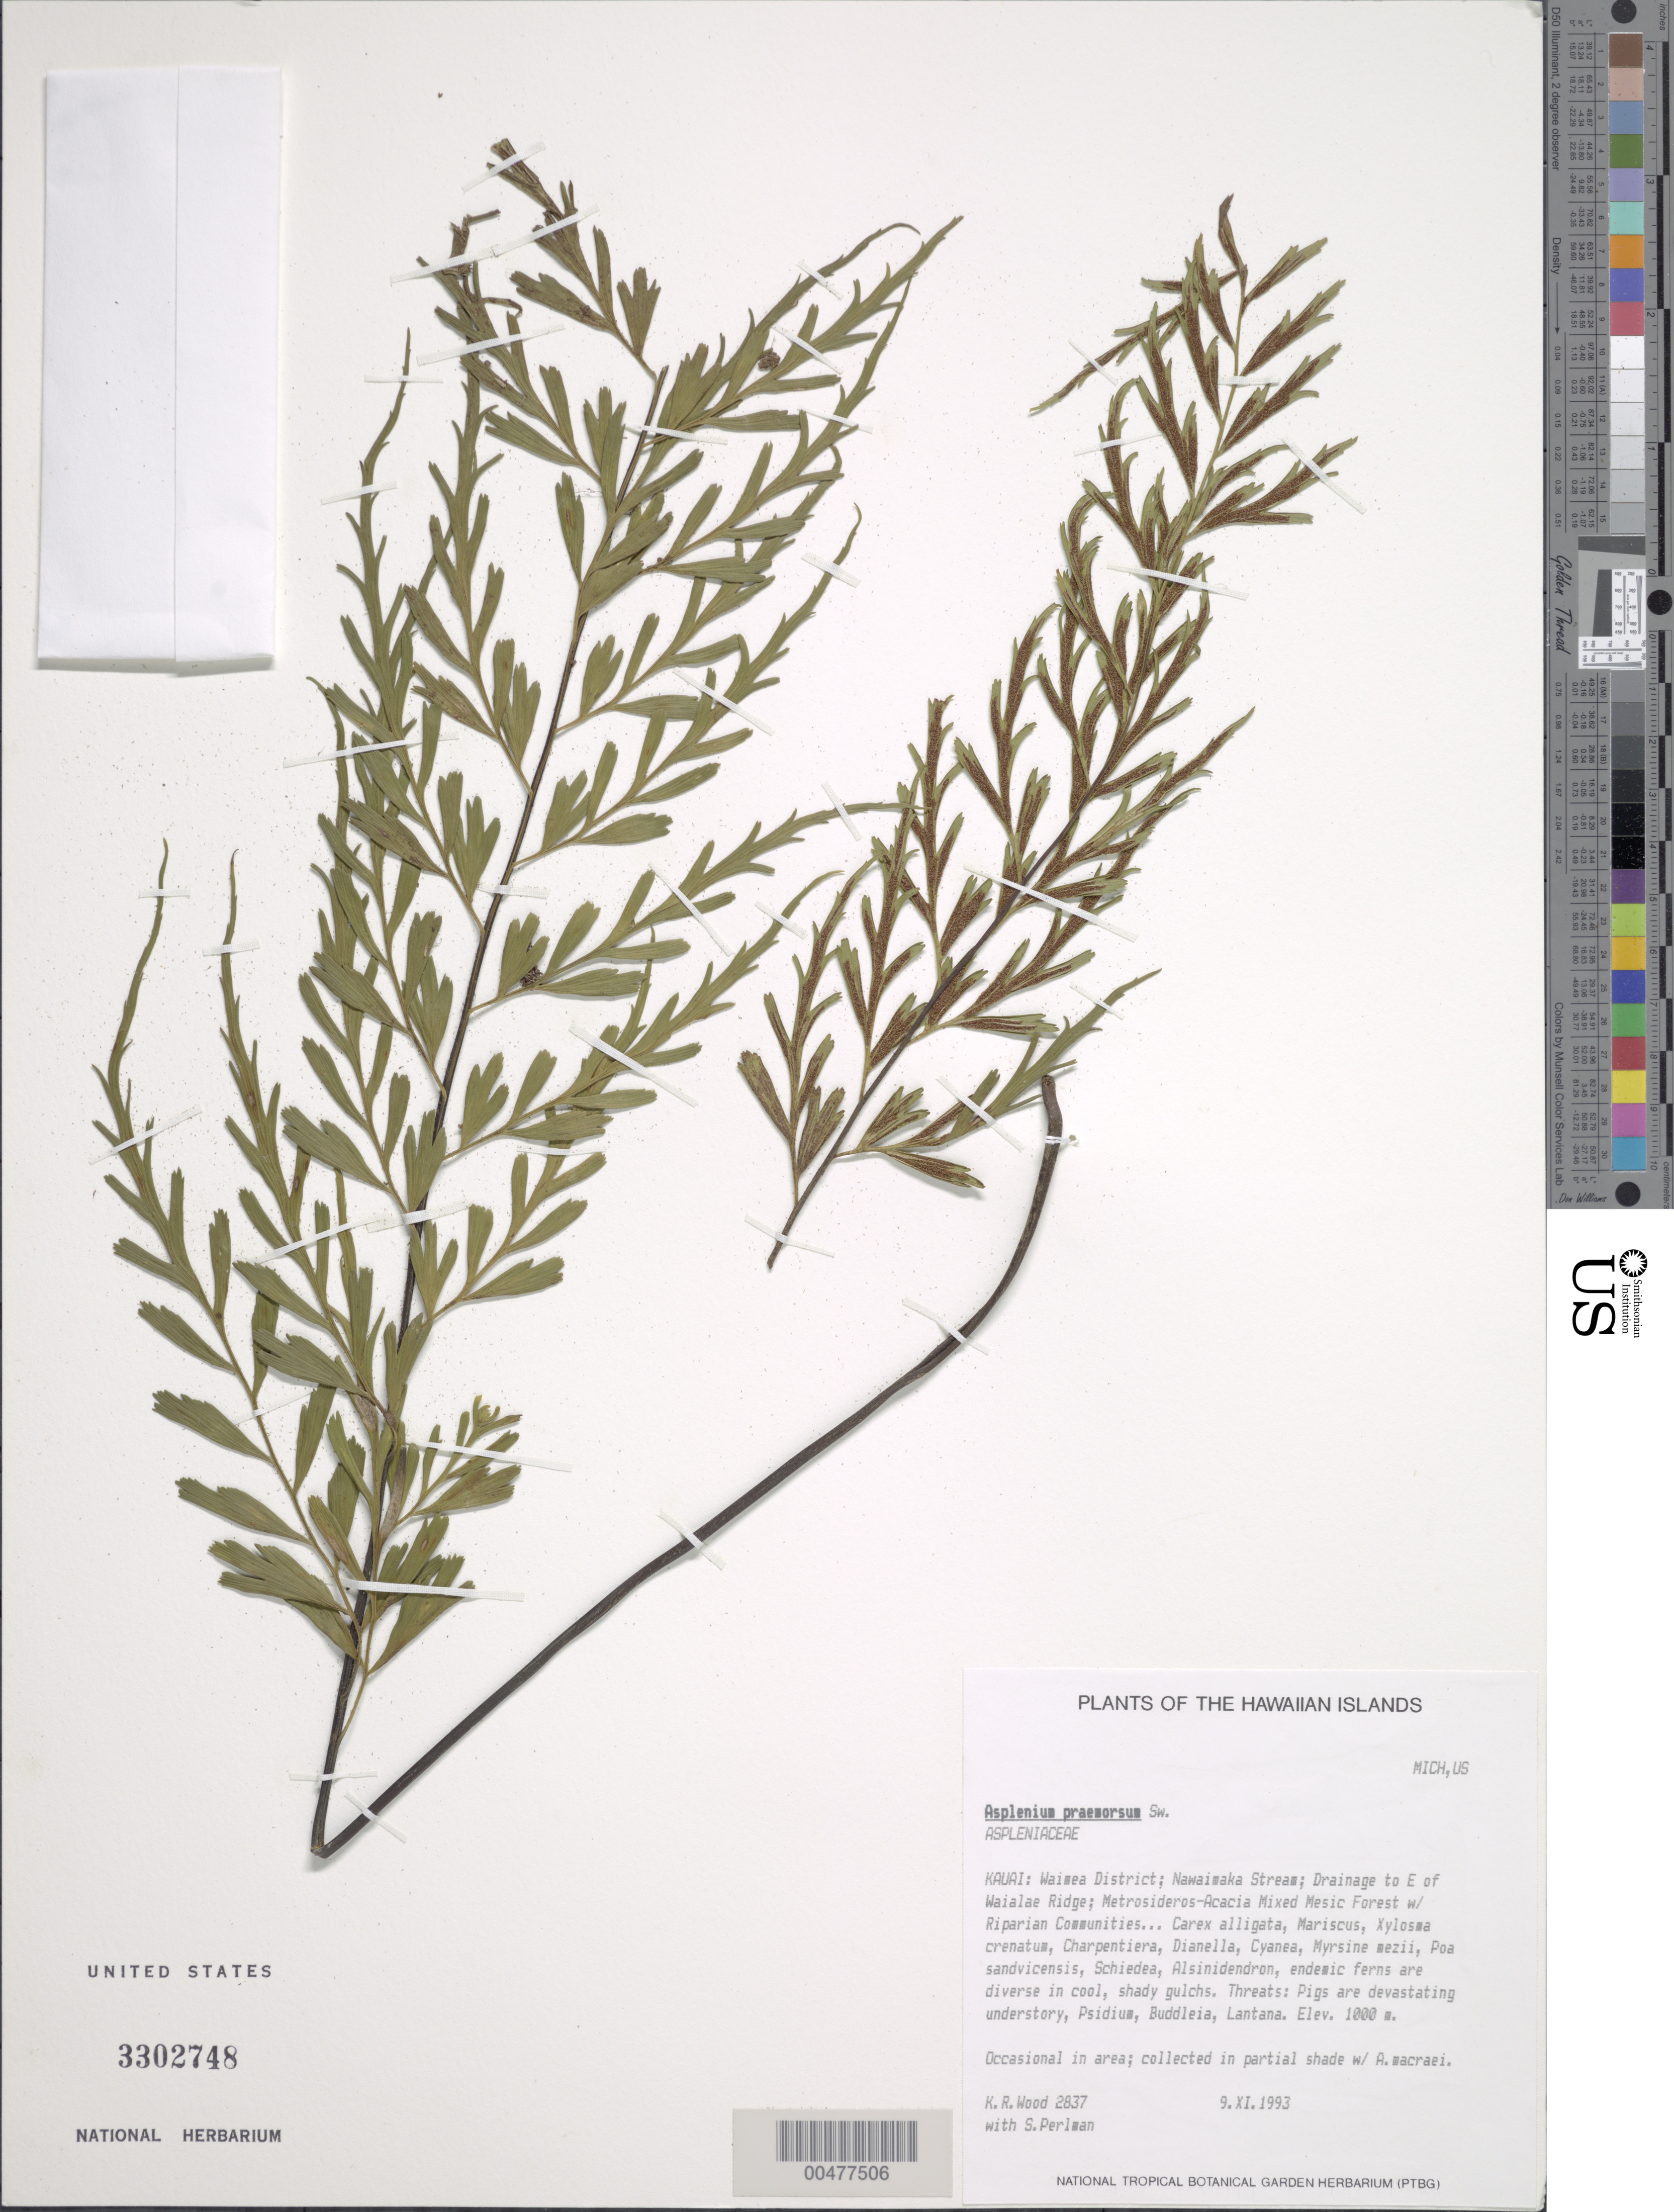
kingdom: Plantae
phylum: Tracheophyta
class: Polypodiopsida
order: Polypodiales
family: Aspleniaceae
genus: Asplenium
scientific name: Asplenium aethiopicum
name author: (Burm. f.) Bech.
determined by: Wagner, W. L., (BOT), Smithsonian Institution - National Museum of Natural History (UNITED STATES)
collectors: K. R. Wood & S. P. Perlman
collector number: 2837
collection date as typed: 9 Nov 1993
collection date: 1993-11-09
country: United States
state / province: Hawaii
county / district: Kauai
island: Kaua'i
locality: Waimea Dist., Nawaimaka Stream, drainage to E of Waialae Ridge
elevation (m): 1000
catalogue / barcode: US 3302748